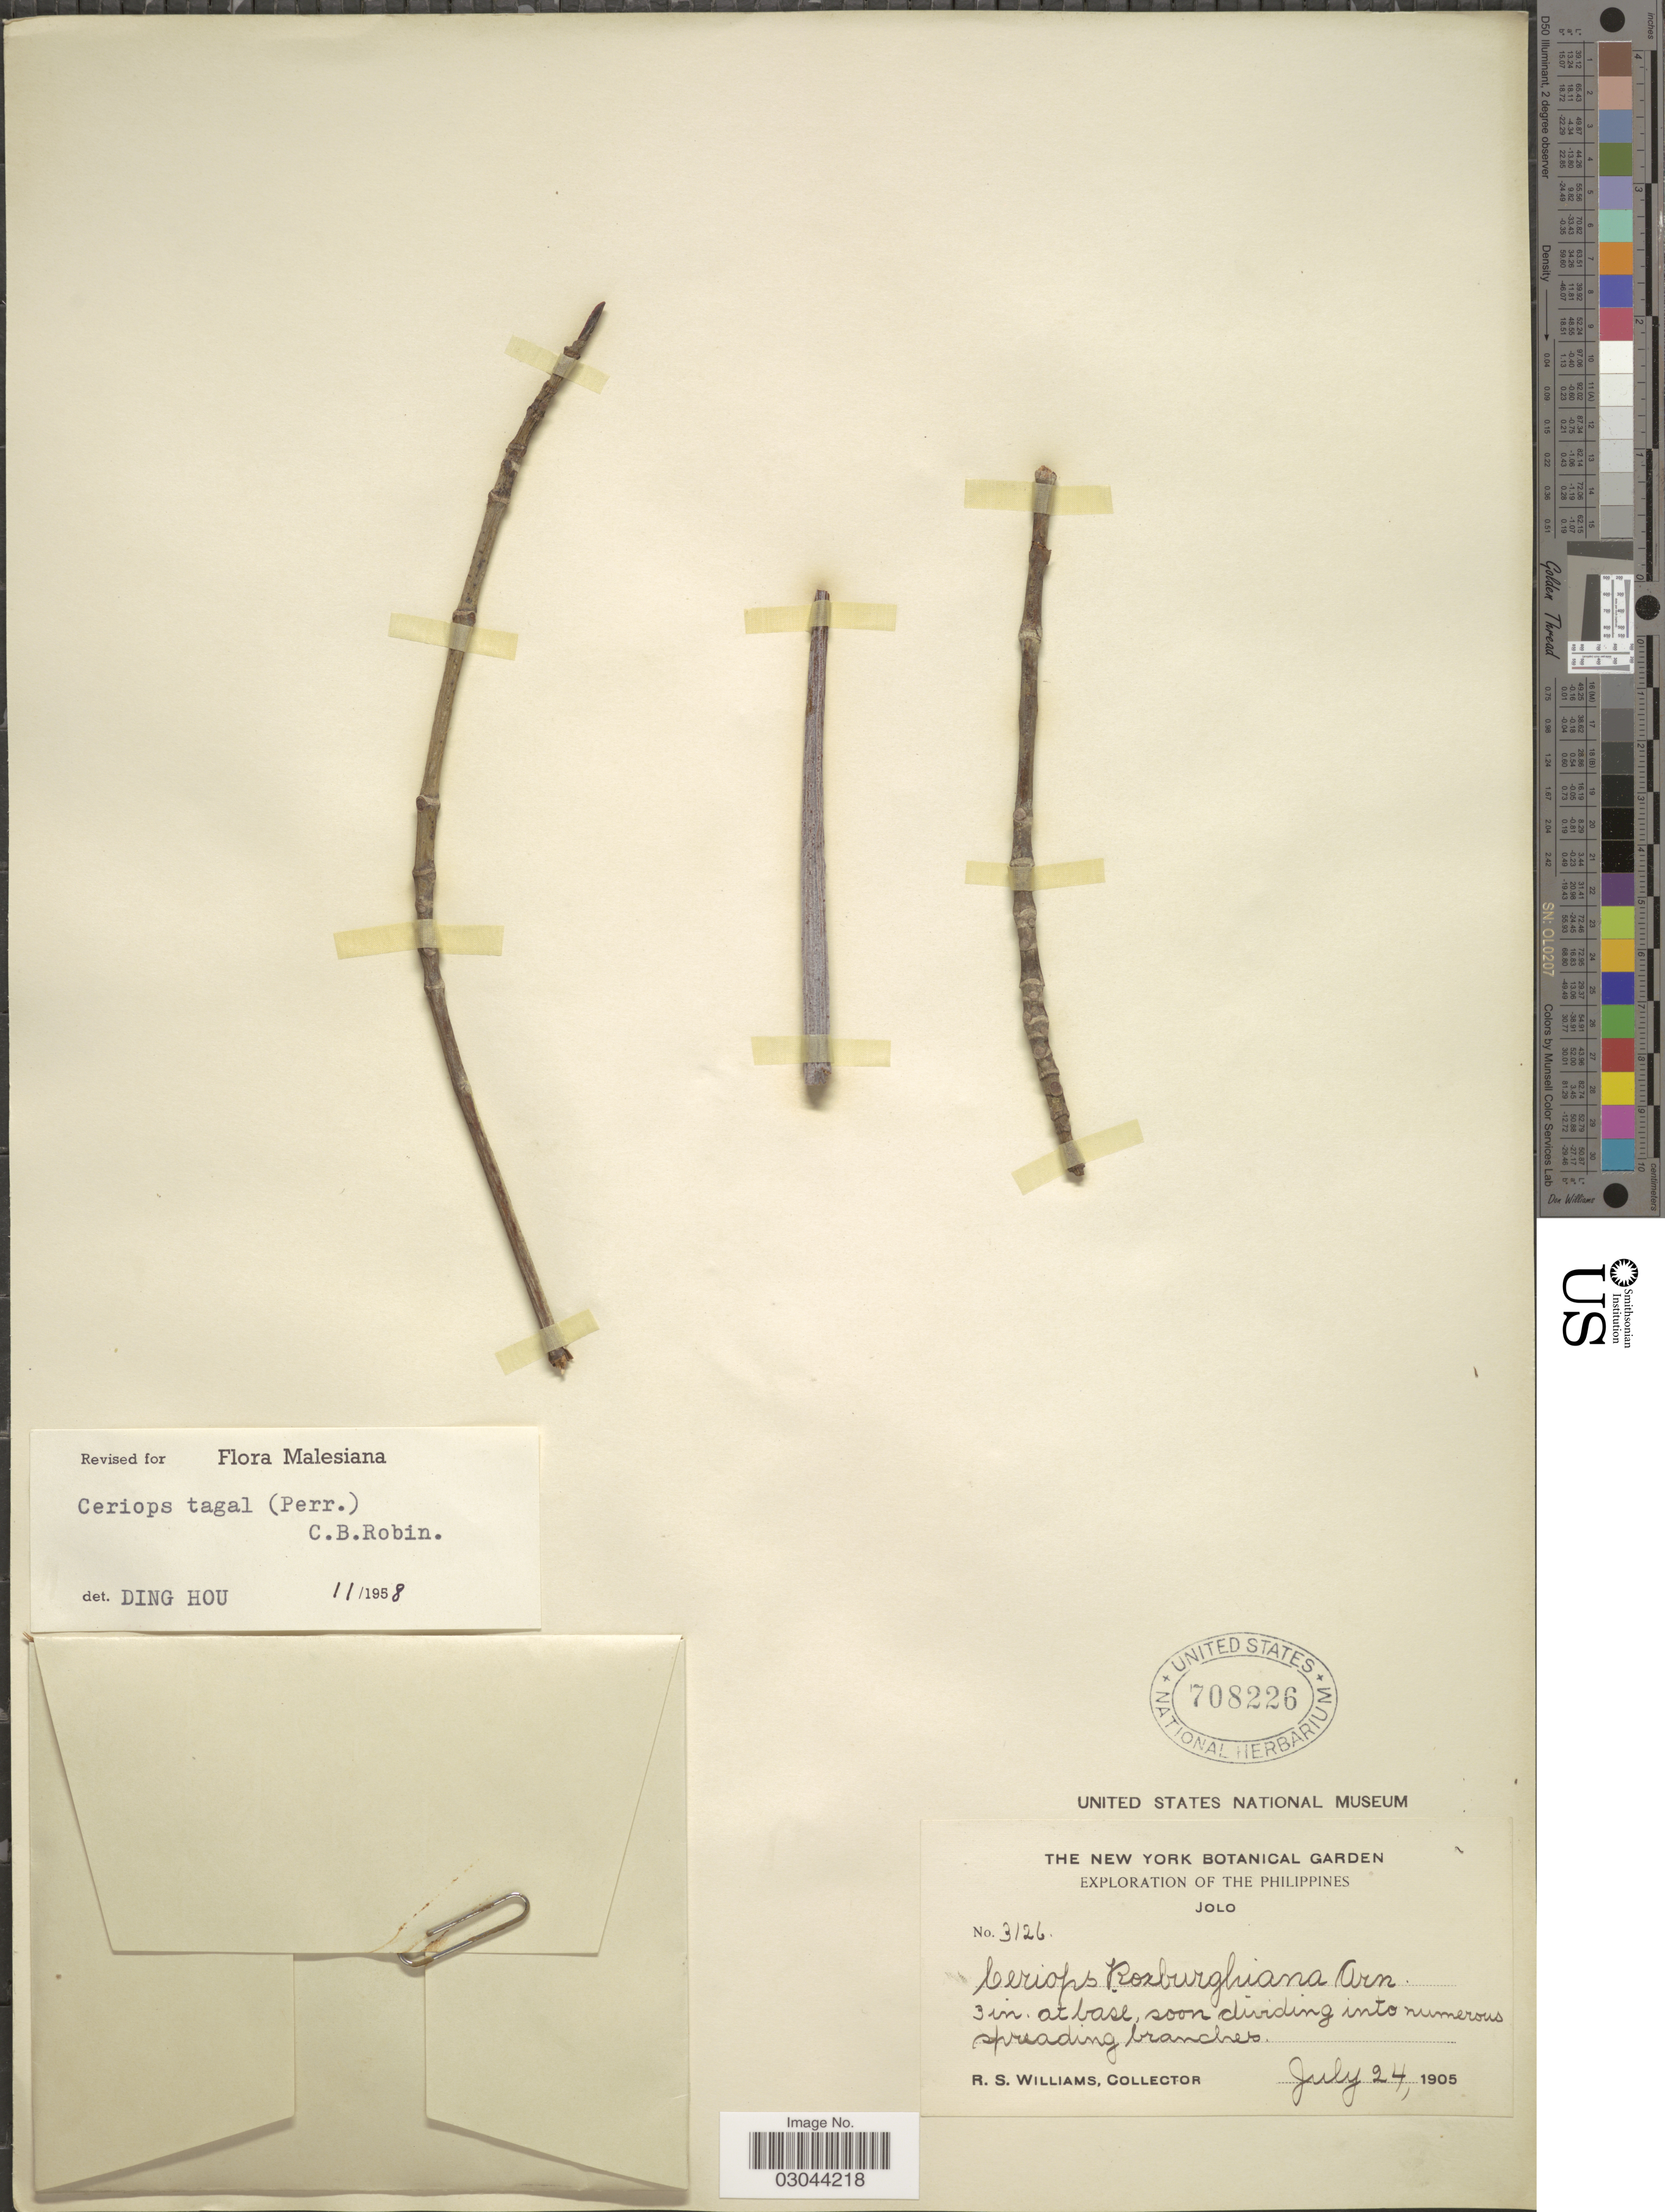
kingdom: Plantae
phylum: Tracheophyta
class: Magnoliopsida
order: Malpighiales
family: Rhizophoraceae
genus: Ceriops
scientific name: Ceriops tagal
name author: (Perr.) C.B. Rob.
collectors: R. S. Williams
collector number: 3126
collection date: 1905-07-24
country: Philippines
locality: The Philippines. Jolo.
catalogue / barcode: US 708226